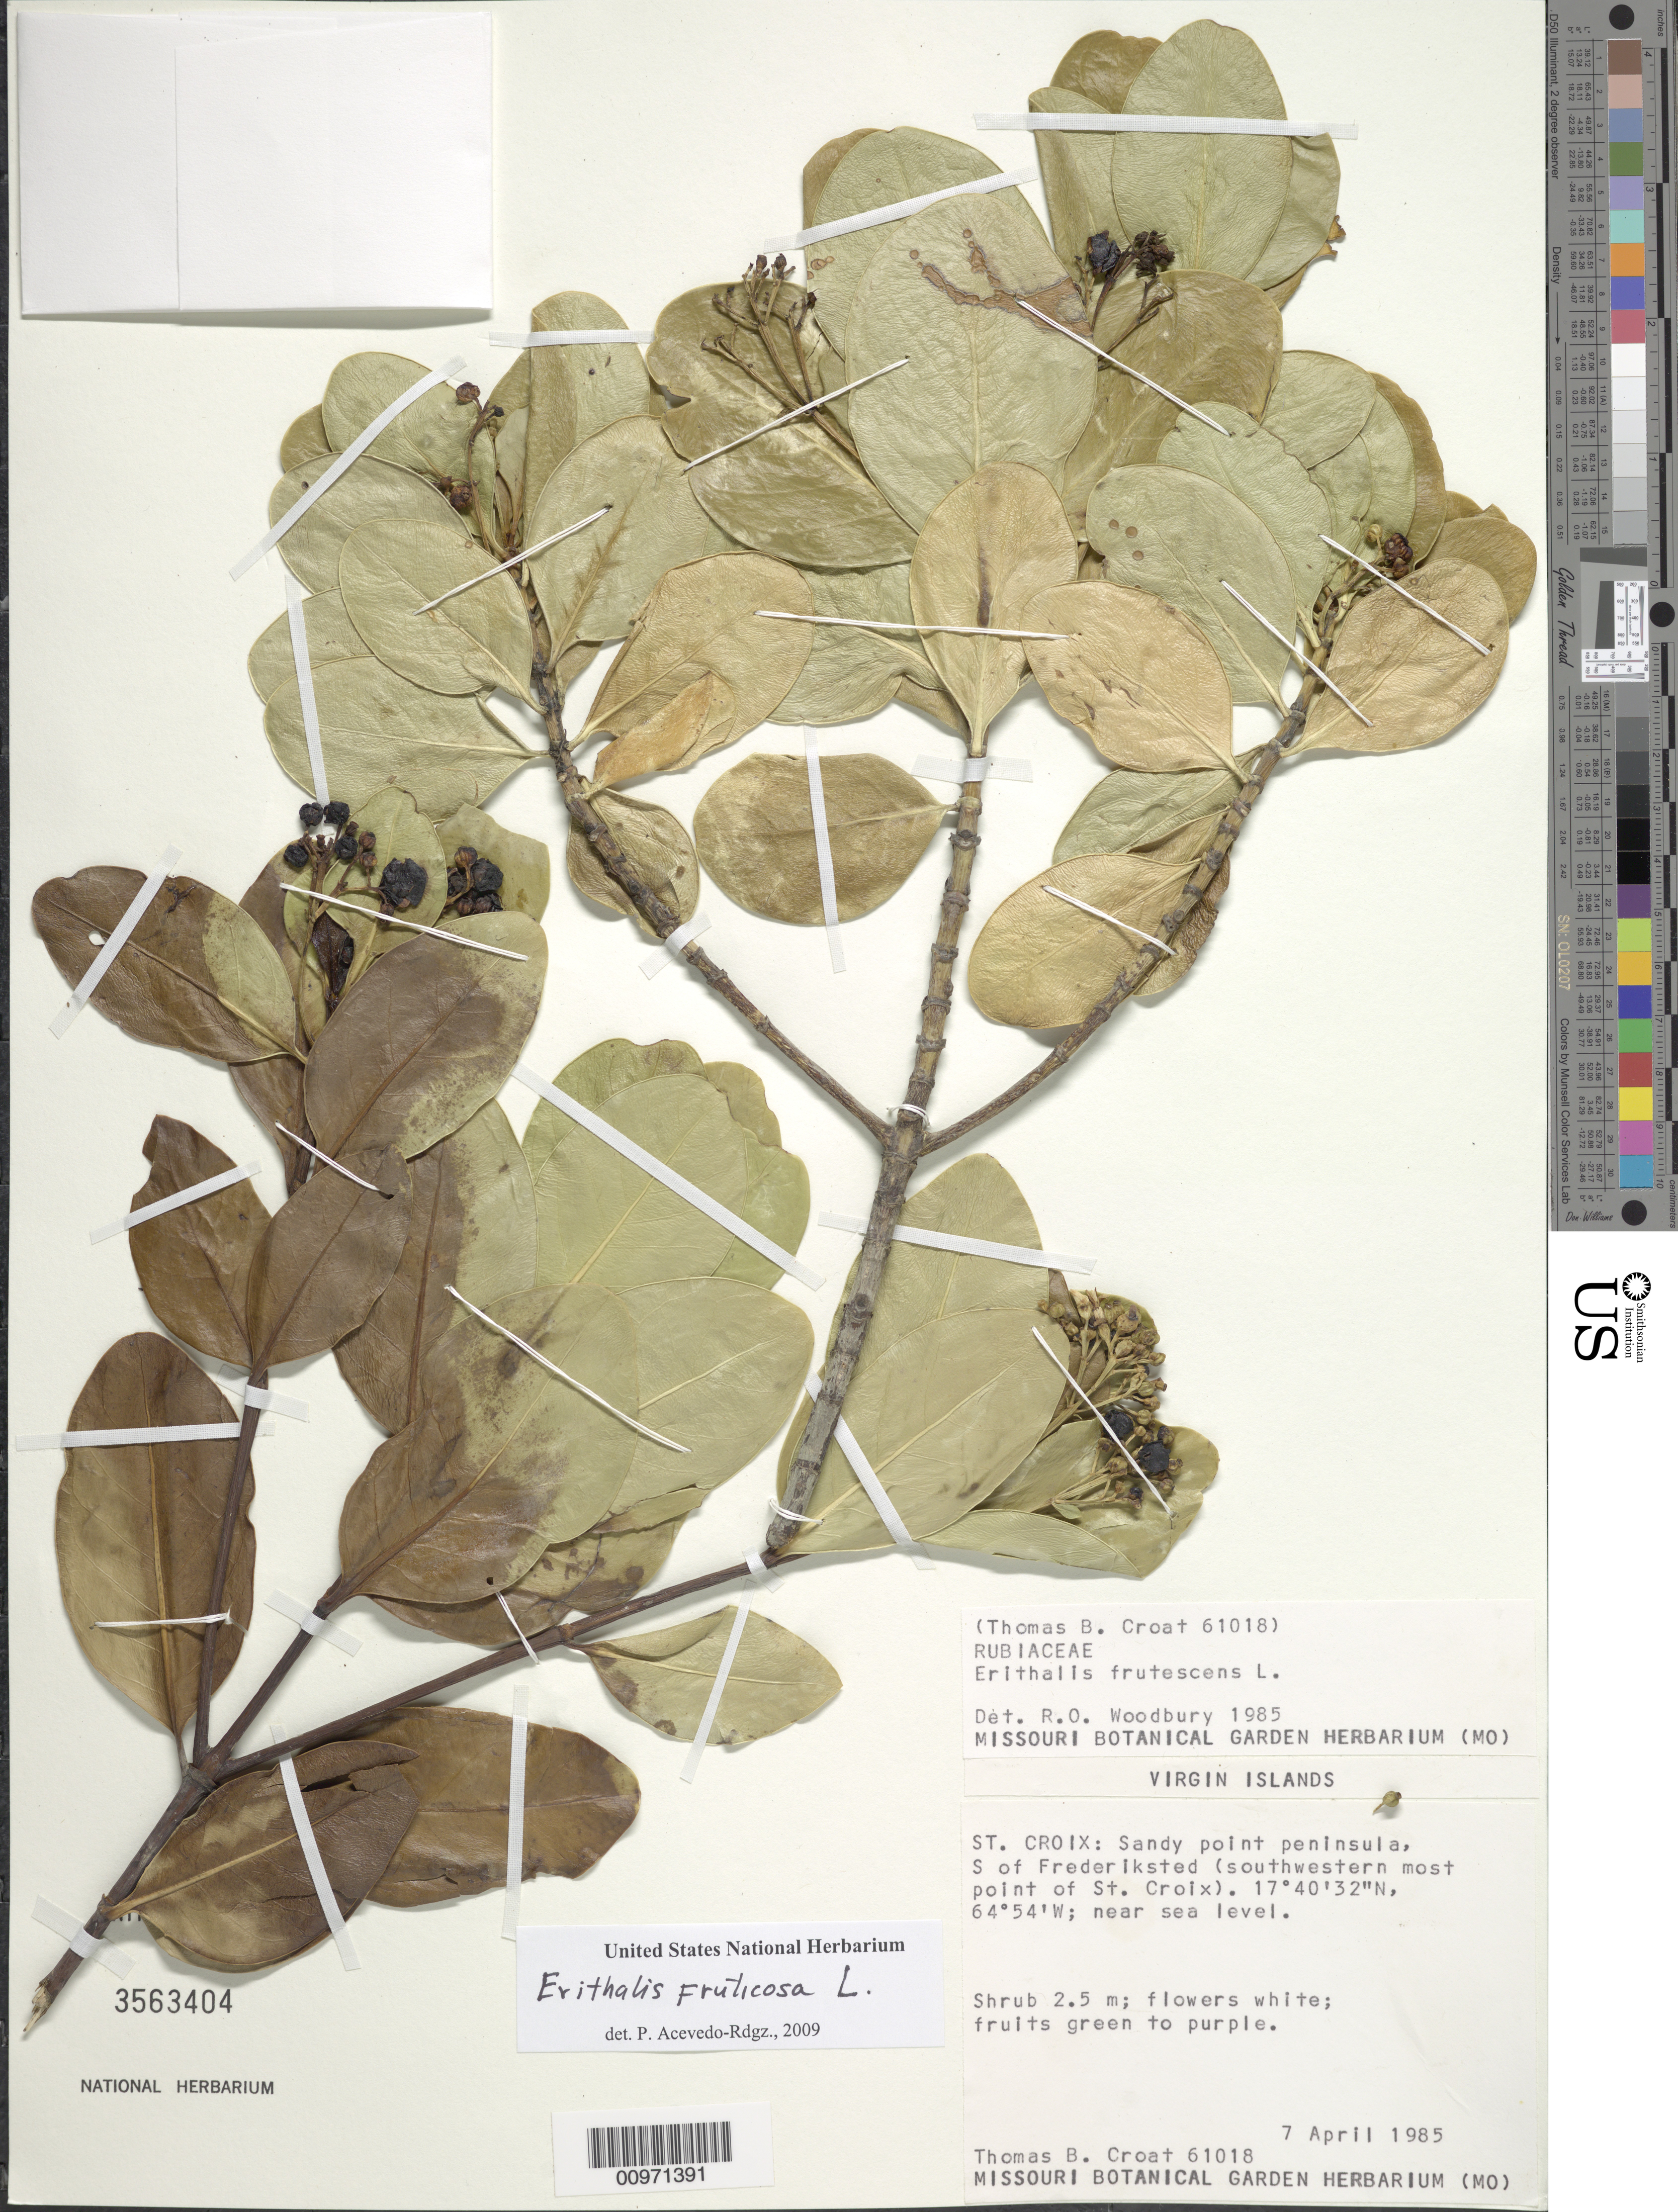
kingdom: Plantae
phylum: Tracheophyta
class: Magnoliopsida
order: Gentianales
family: Rubiaceae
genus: Erithalis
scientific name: Erithalis fruticosa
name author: L.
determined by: Acevedo-Rodríguez, P., (BOT), Smithsonian Institution - National Museum of Natural History (UNITED STATES)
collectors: T. B. Croat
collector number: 61018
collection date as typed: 07 Apr 1985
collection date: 1985-04-07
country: U.S. Virgin Islands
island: St. Croix I.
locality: South of Frederiksted, southwestern most point of St. Croix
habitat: Sandy point peninsula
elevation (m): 0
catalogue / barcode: US 3563404